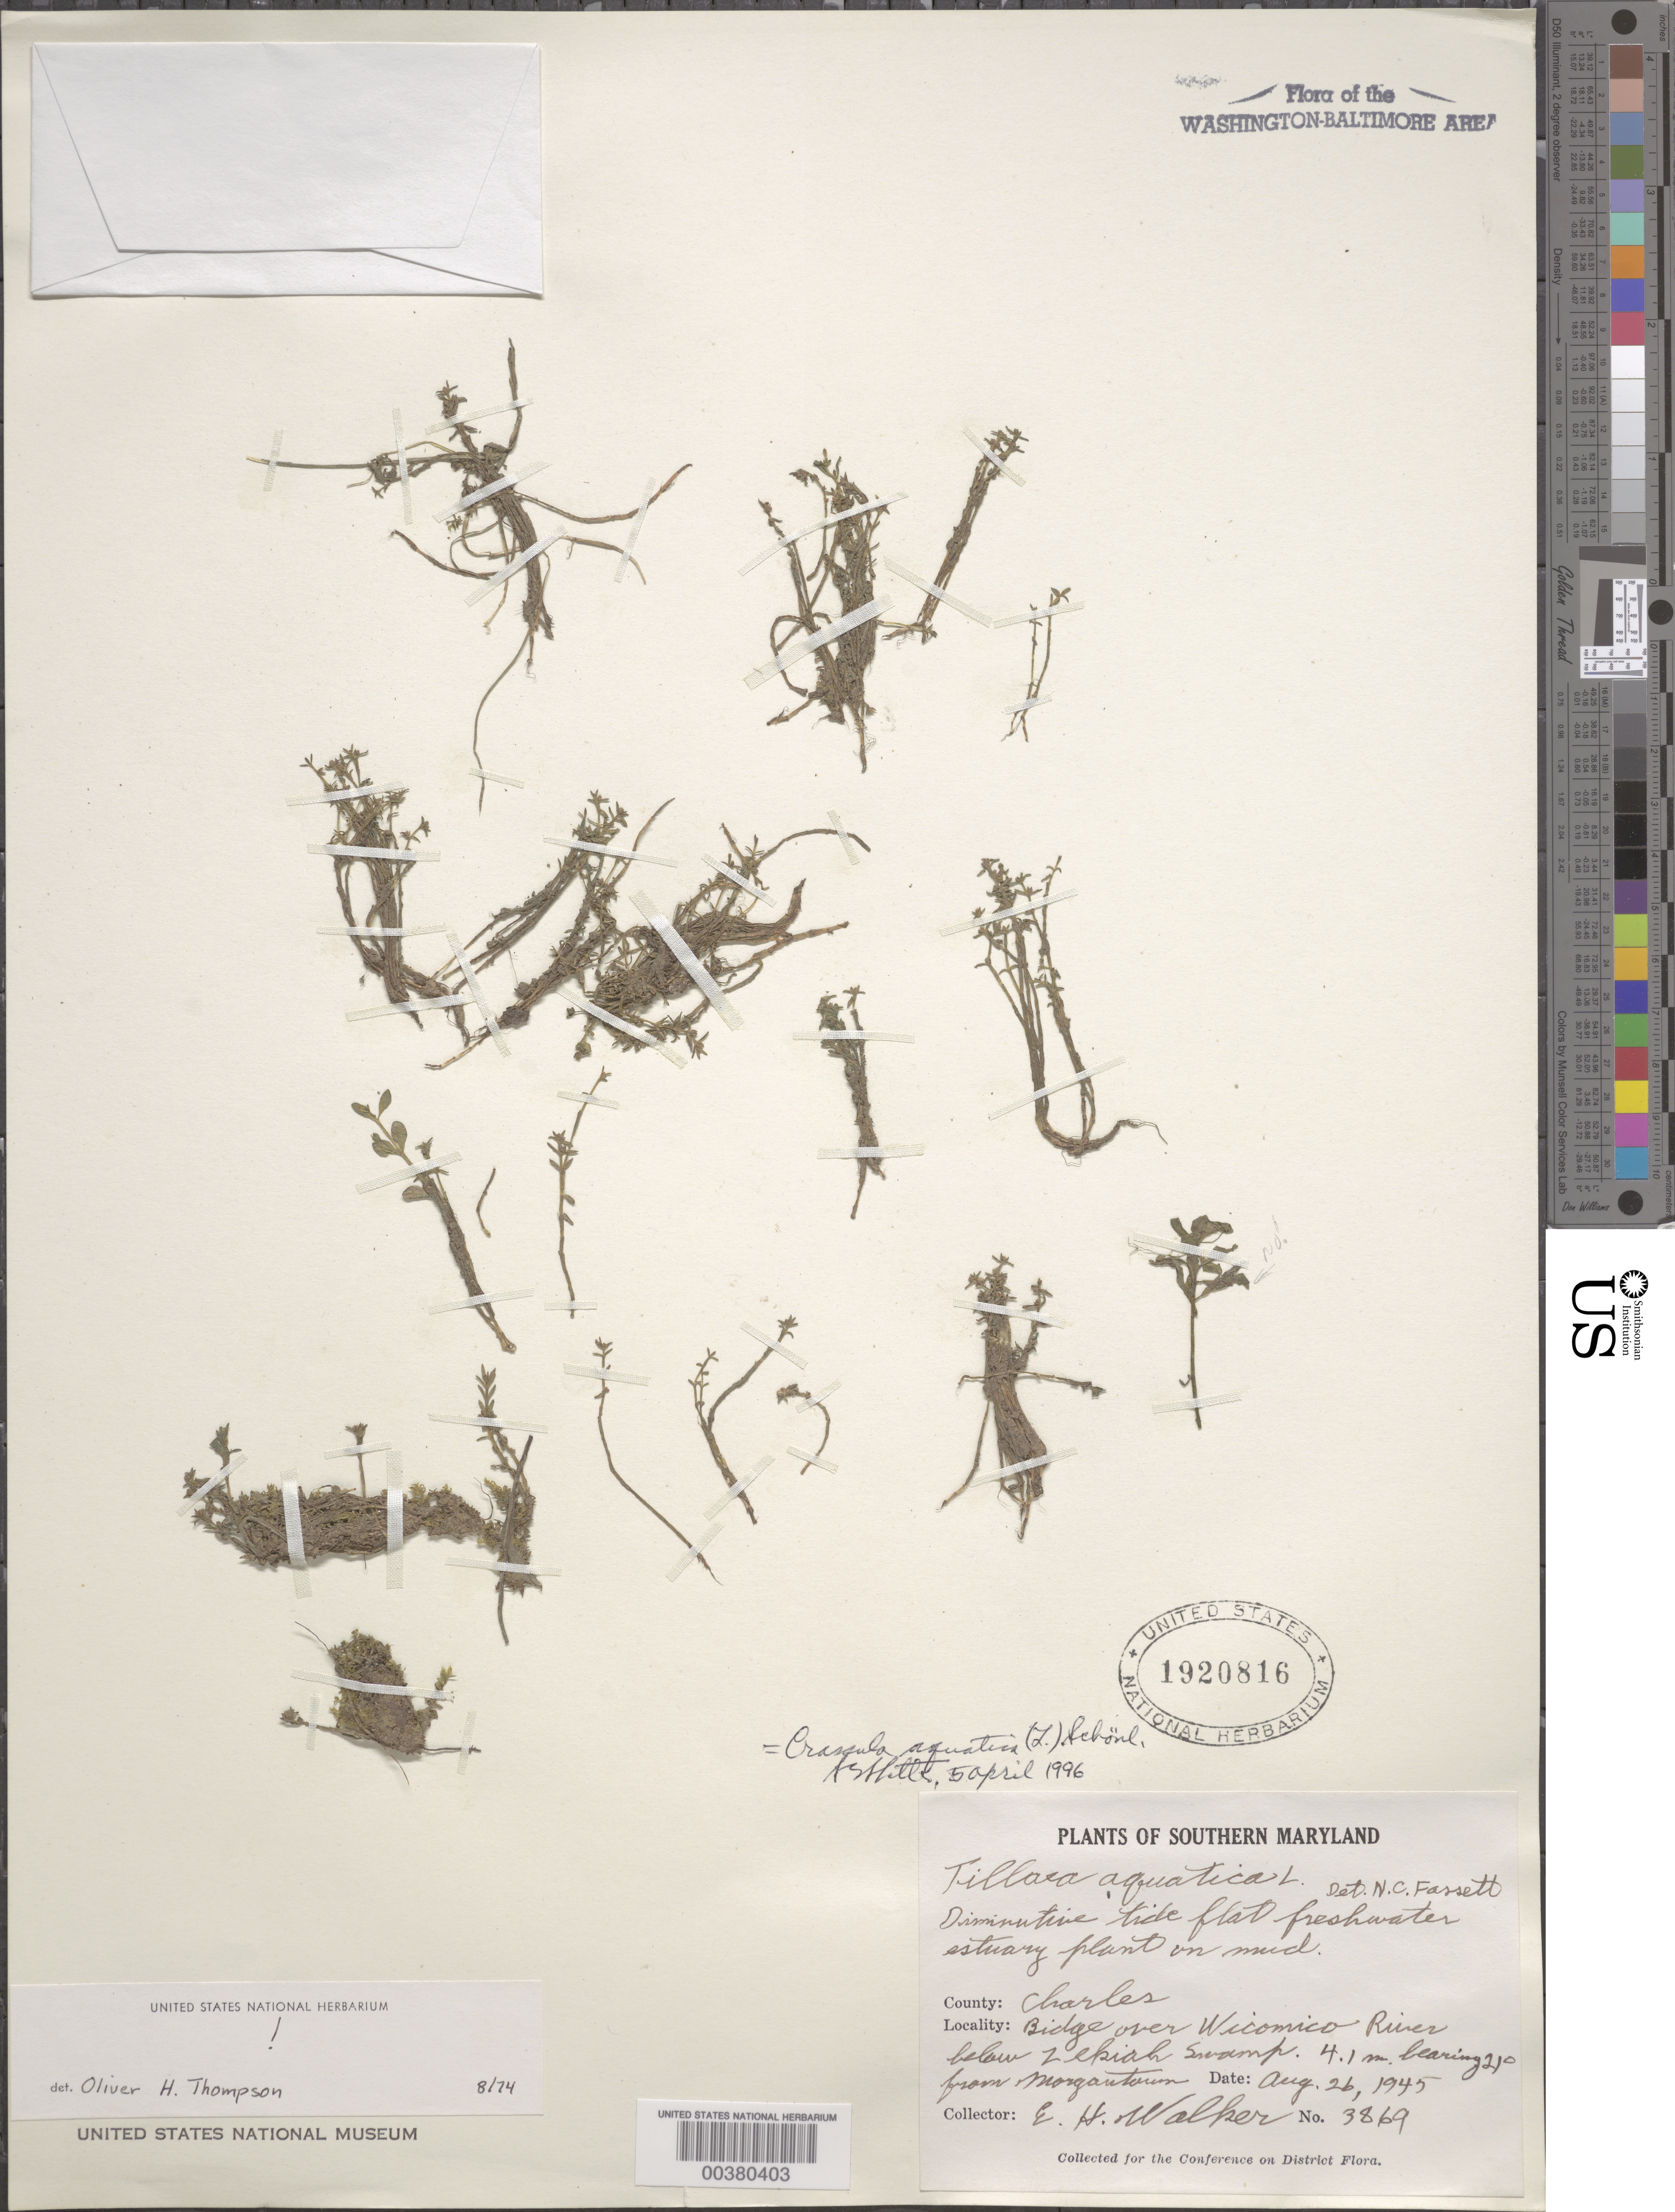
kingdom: Plantae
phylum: Tracheophyta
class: Magnoliopsida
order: Saxifragales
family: Crassulaceae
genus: Crassula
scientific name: Crassula aquatica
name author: (L.) Schönland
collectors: E. H. Walker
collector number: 3869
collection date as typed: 26 Aug 1945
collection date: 1945-08-26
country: United States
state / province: Maryland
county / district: Charles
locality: Wicomico River below Zekiah Swamp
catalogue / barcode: US 1920816